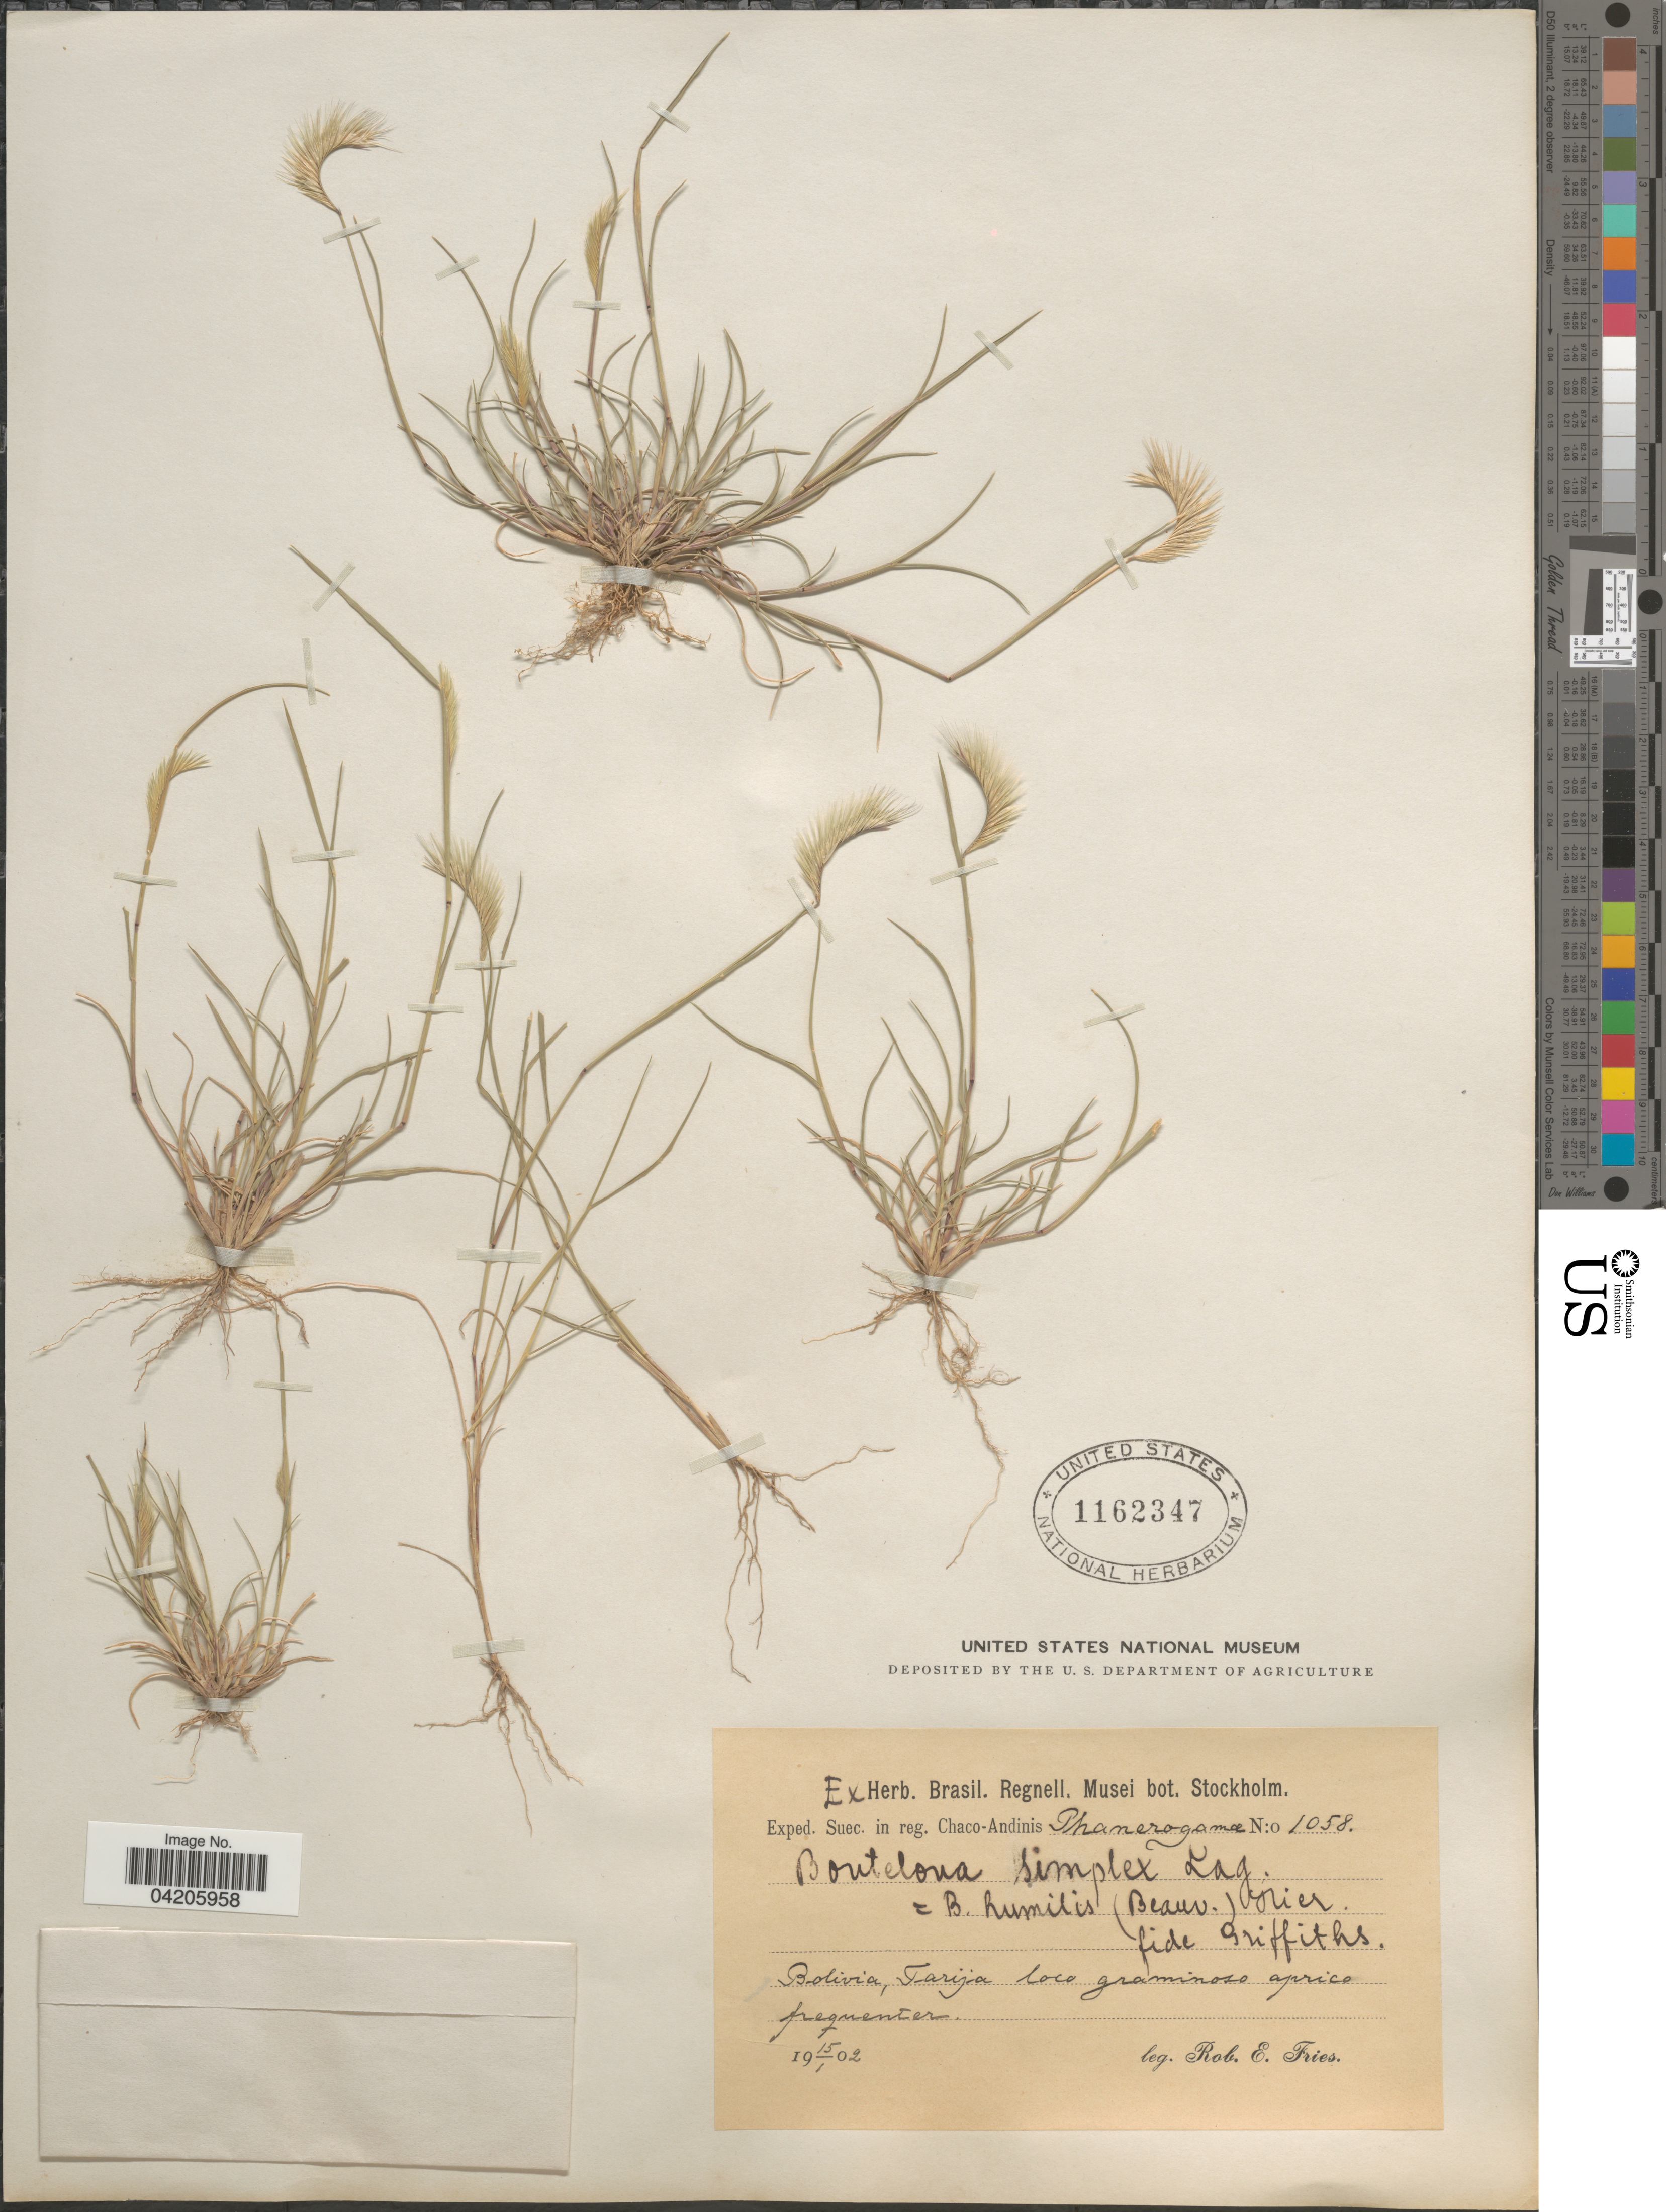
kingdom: Plantae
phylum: Tracheophyta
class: Liliopsida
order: Poales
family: Poaceae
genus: Bouteloua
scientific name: Bouteloua simplex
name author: Lag.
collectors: R. E. Fries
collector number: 1058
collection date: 1902-01-15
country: Bolivia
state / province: Tarija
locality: Exped. Suec. in reg. Chaco-Andinis. Loco graminoso aprico frequenter.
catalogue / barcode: US 1162347